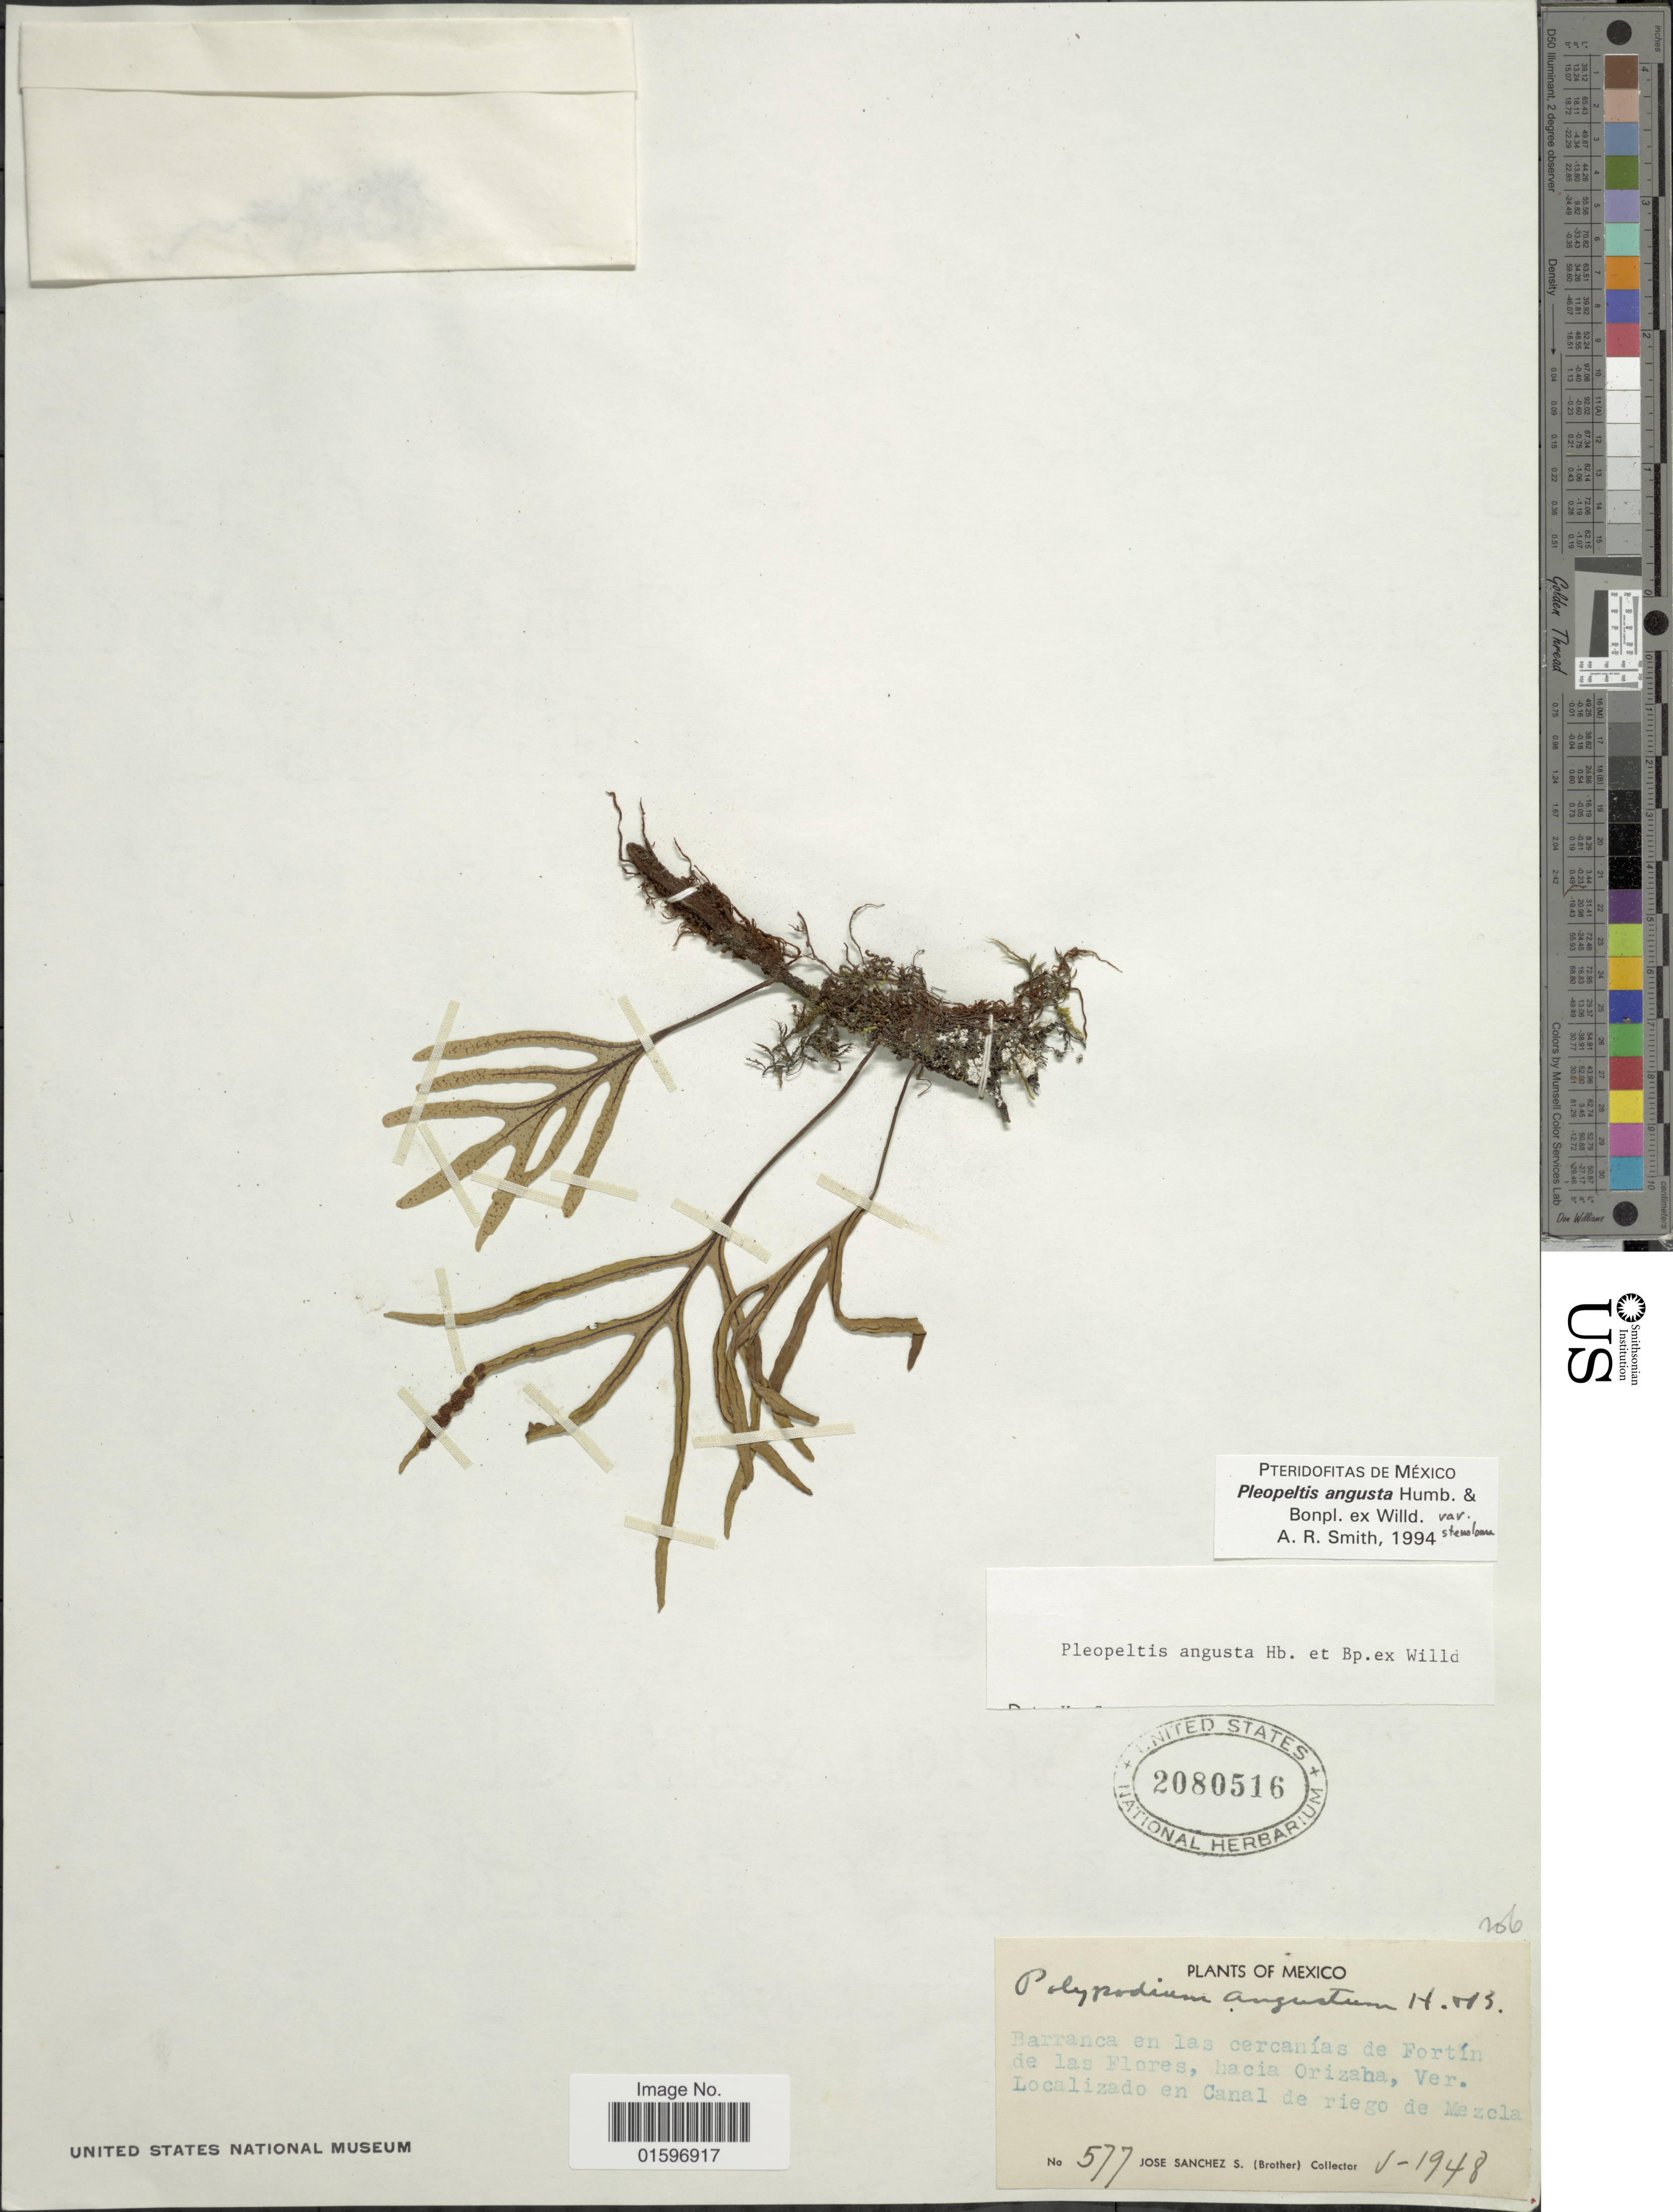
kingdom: Plantae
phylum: Tracheophyta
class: Polypodiopsida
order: Polypodiales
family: Polypodiaceae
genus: Pleopeltis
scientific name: Pleopeltis angusta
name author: Humb. & Bonap. ex Willd.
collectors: J. Sanchez S.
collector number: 577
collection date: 1948-01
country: Mexico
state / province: Veracruz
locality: Barranca en las cercanías de Fortín de las Flores, hacia Orizaha, Ver. Localizado en Canal de riego de Mezcla.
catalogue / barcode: US 2080516